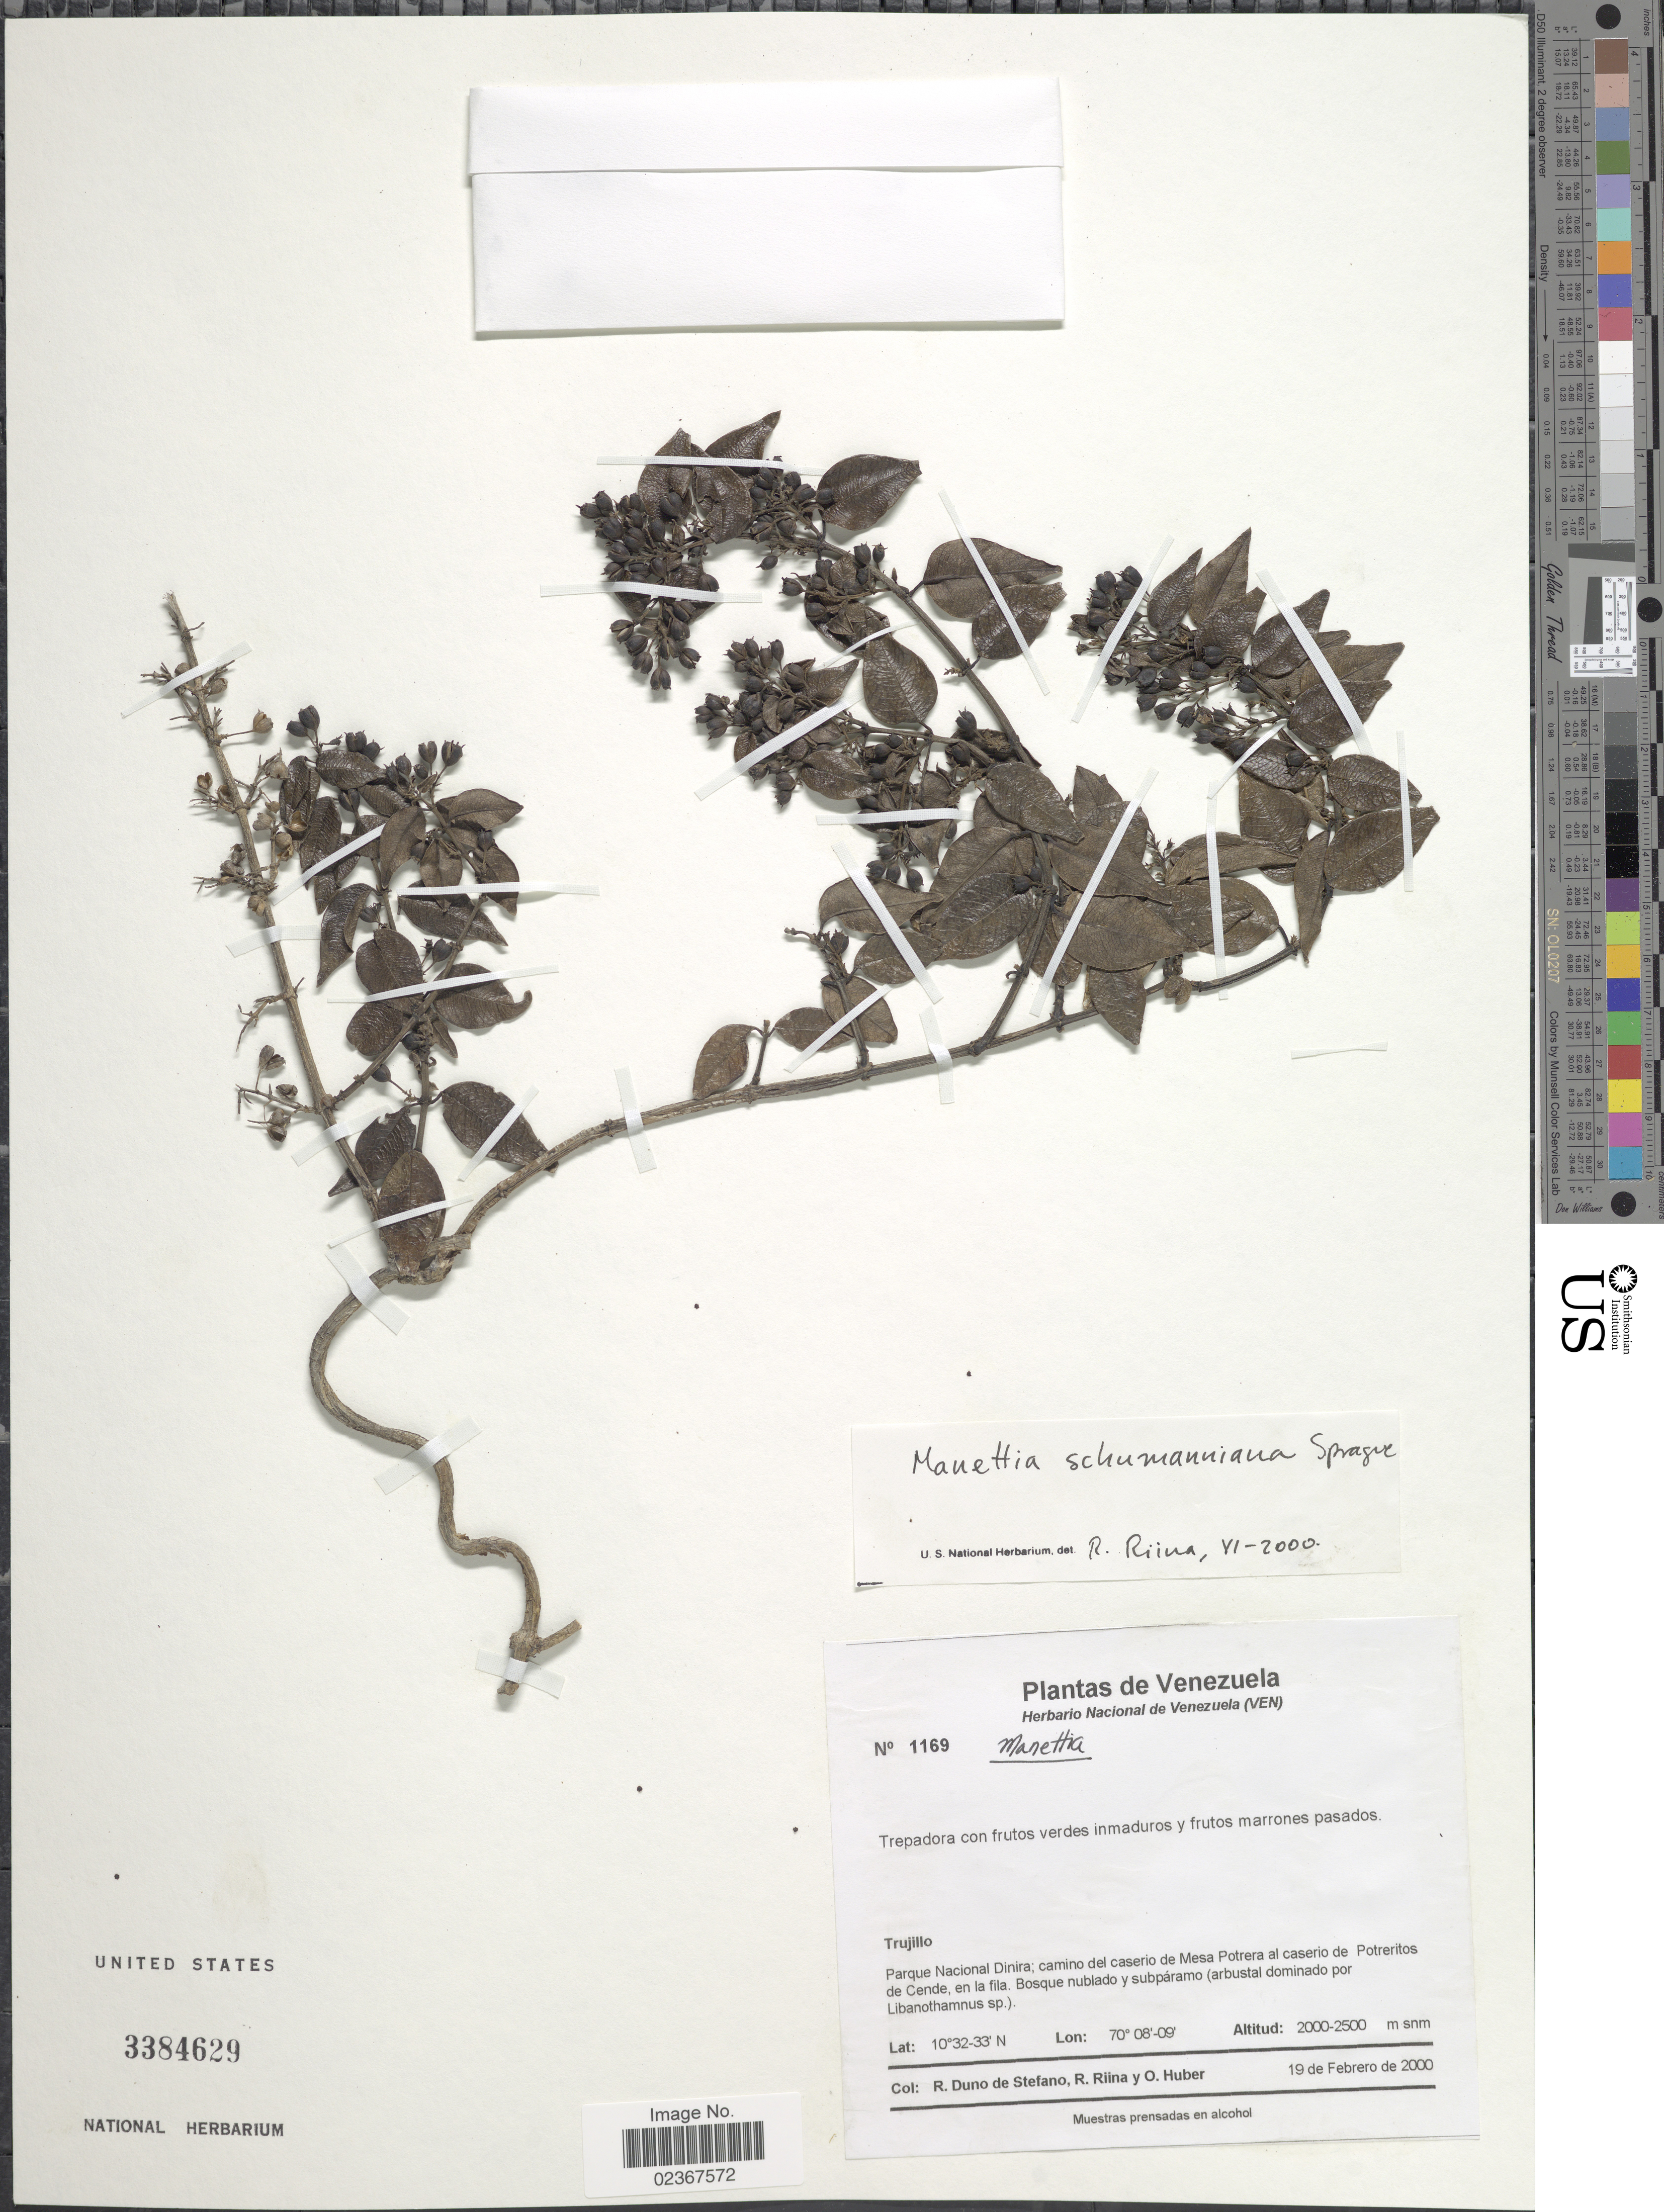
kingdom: Plantae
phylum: Tracheophyta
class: Magnoliopsida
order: Gentianales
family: Rubiaceae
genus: Manettia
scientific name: Manettia schumanniana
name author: Sprague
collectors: R. Duno de Stefano, R. Riina & O. Huber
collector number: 1169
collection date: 2000-02-19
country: Venezuela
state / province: Trujillo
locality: Parque Nacional Dinira; camino del caserio de Mesa Potrera caserio de Potreritos de Cende, en la fila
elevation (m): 2000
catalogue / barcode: US 3384629